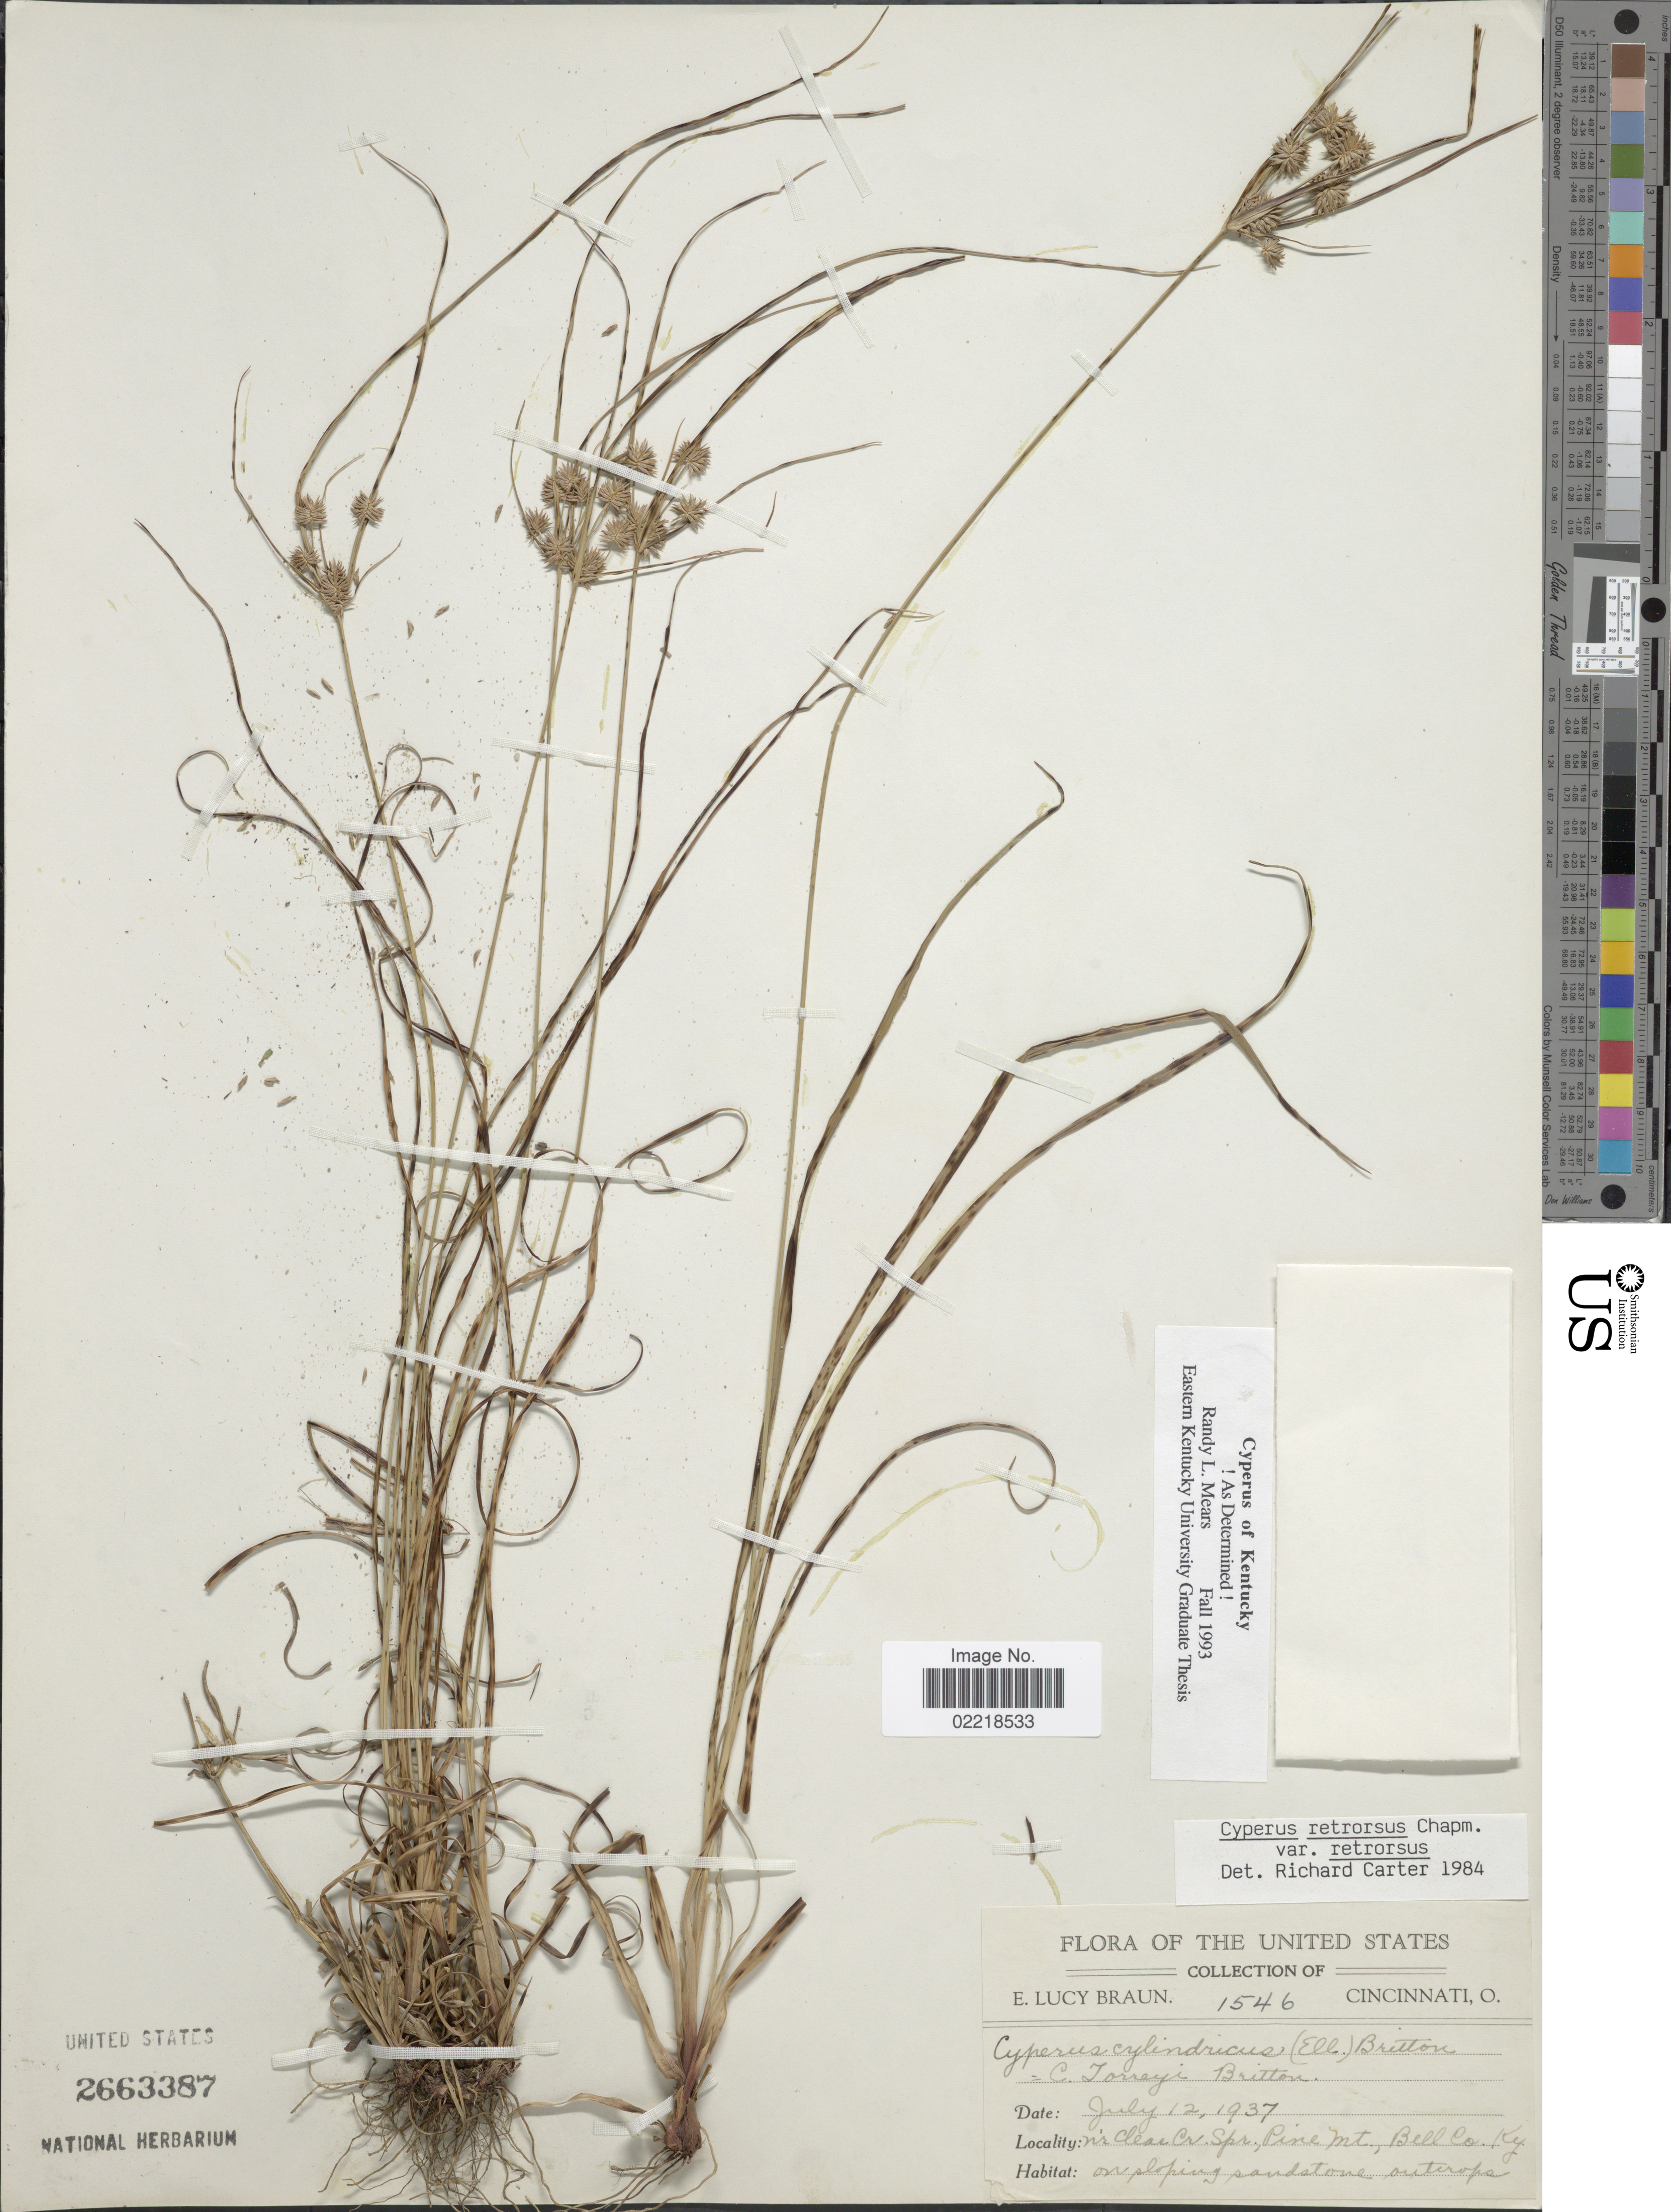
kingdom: Plantae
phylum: Tracheophyta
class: Liliopsida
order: Poales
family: Cyperaceae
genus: Cyperus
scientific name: Cyperus retrorsus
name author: Chapm.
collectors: E. L. Braun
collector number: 1546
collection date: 1937-07-12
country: United States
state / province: Kentucky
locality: Nr Clear Cr. Spr., Pine Mt., Bell Co., on sloping sandstone outcrops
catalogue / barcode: US 2663387